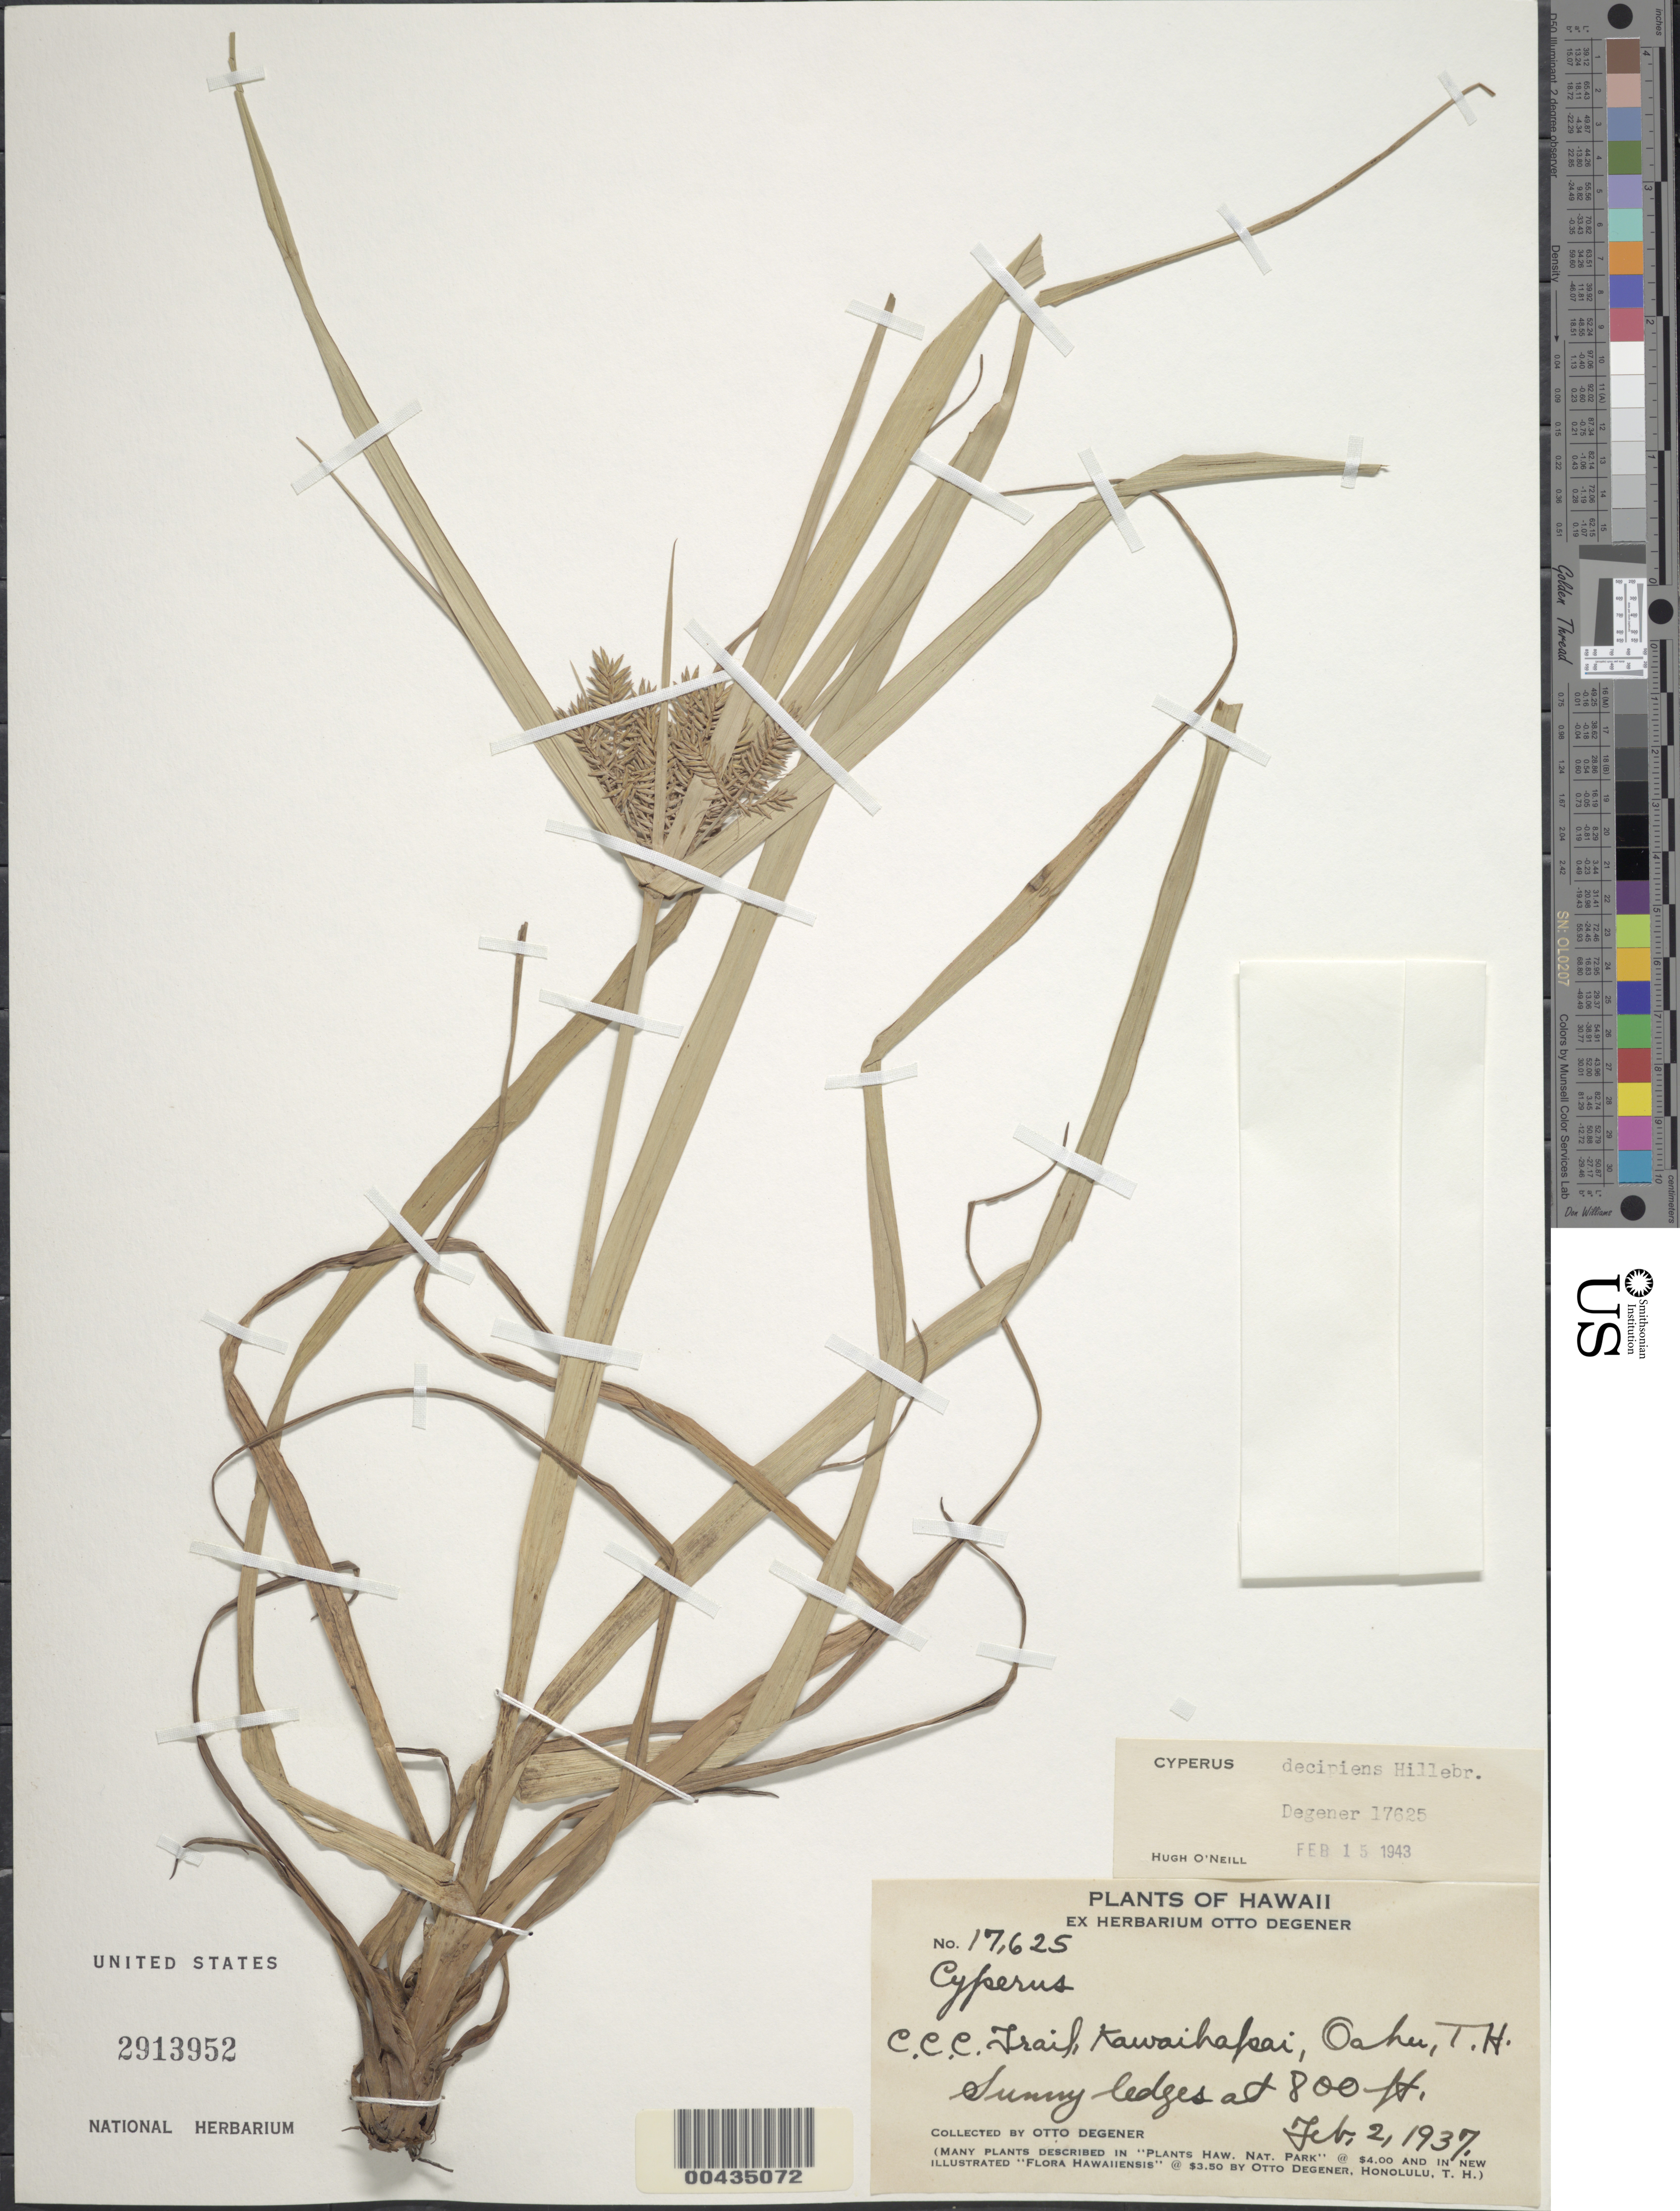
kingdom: Plantae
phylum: Tracheophyta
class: Liliopsida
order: Poales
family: Cyperaceae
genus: Cyperus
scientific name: Cyperus hillebrandii var. decipiens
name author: (Hillebr.) Kük.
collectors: O. Degener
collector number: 17625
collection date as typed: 2 Feb 1937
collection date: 1937-02-02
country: United States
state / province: Hawaii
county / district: Honolulu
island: Oahu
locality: C.C.C. Trail, Kawaihapai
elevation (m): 244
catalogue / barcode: US 2913952